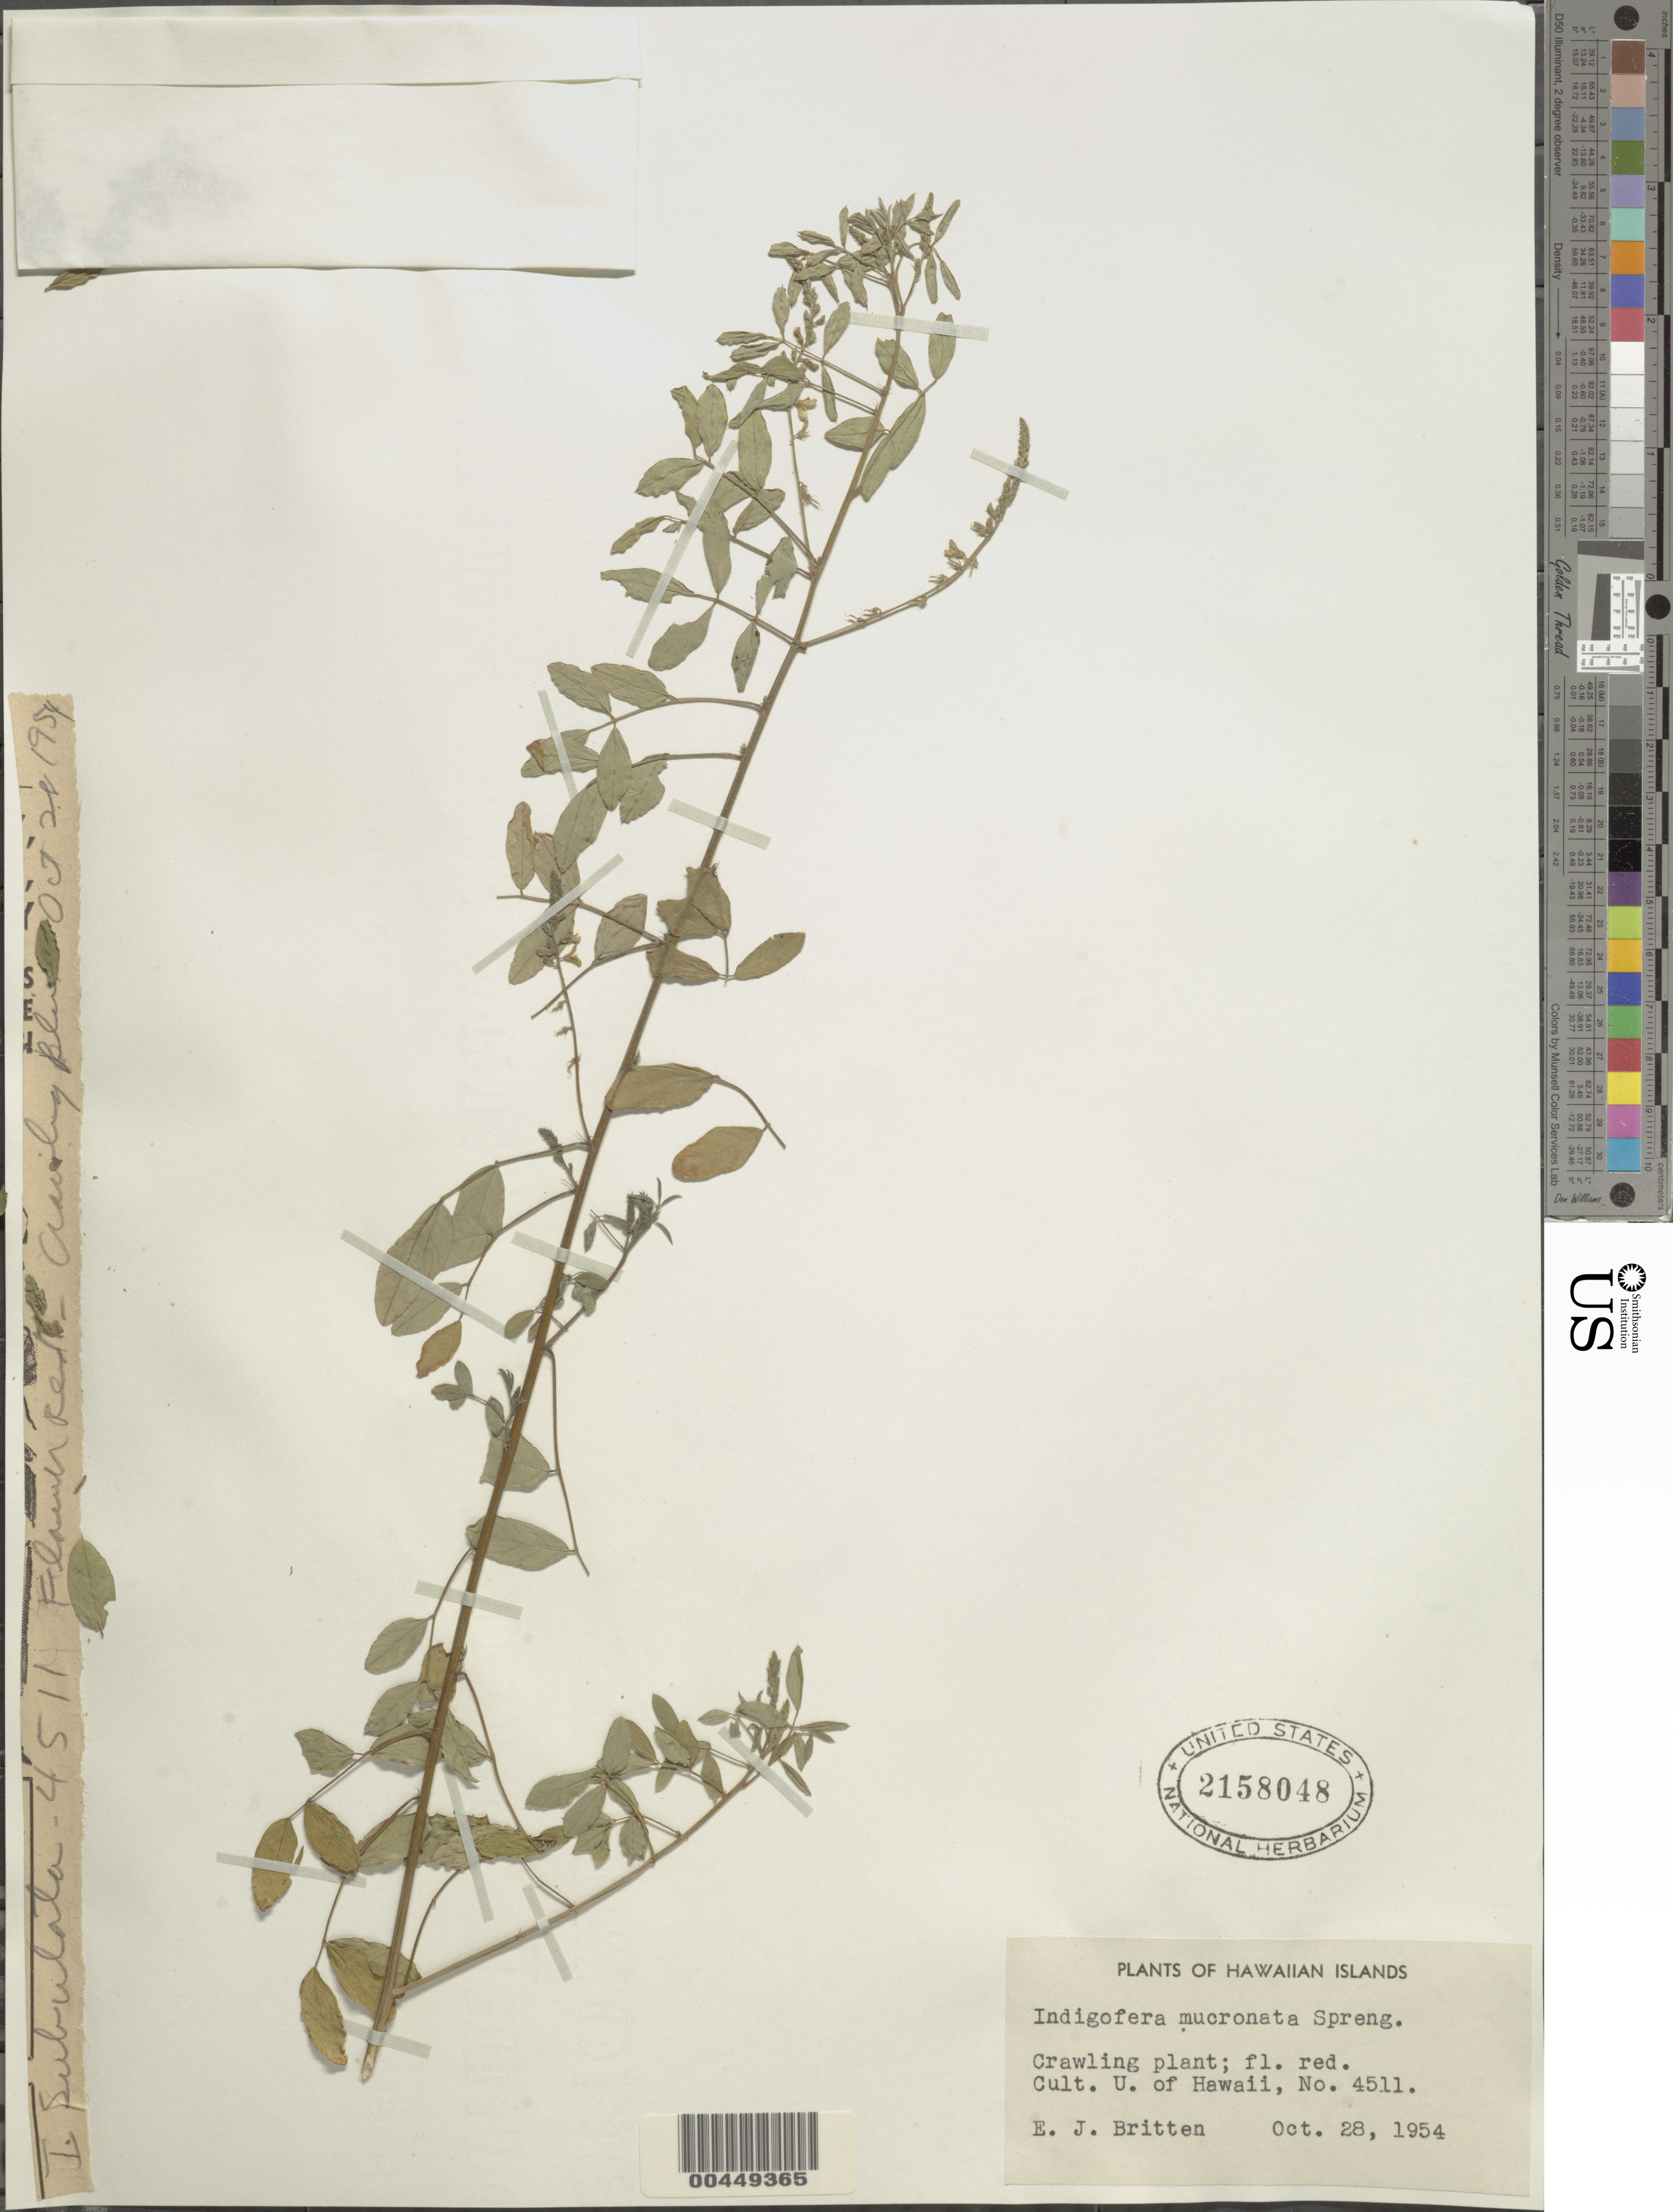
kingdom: Plantae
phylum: Tracheophyta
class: Magnoliopsida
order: Fabales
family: Fabaceae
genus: Indigofera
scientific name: Indigofera mucronata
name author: Lam.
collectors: E. Britten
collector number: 4511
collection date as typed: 28 Oct 1954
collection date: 1954-10-28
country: United States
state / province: Hawaii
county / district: Hawaii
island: Hawaii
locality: University of Hawaii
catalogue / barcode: US 2158048